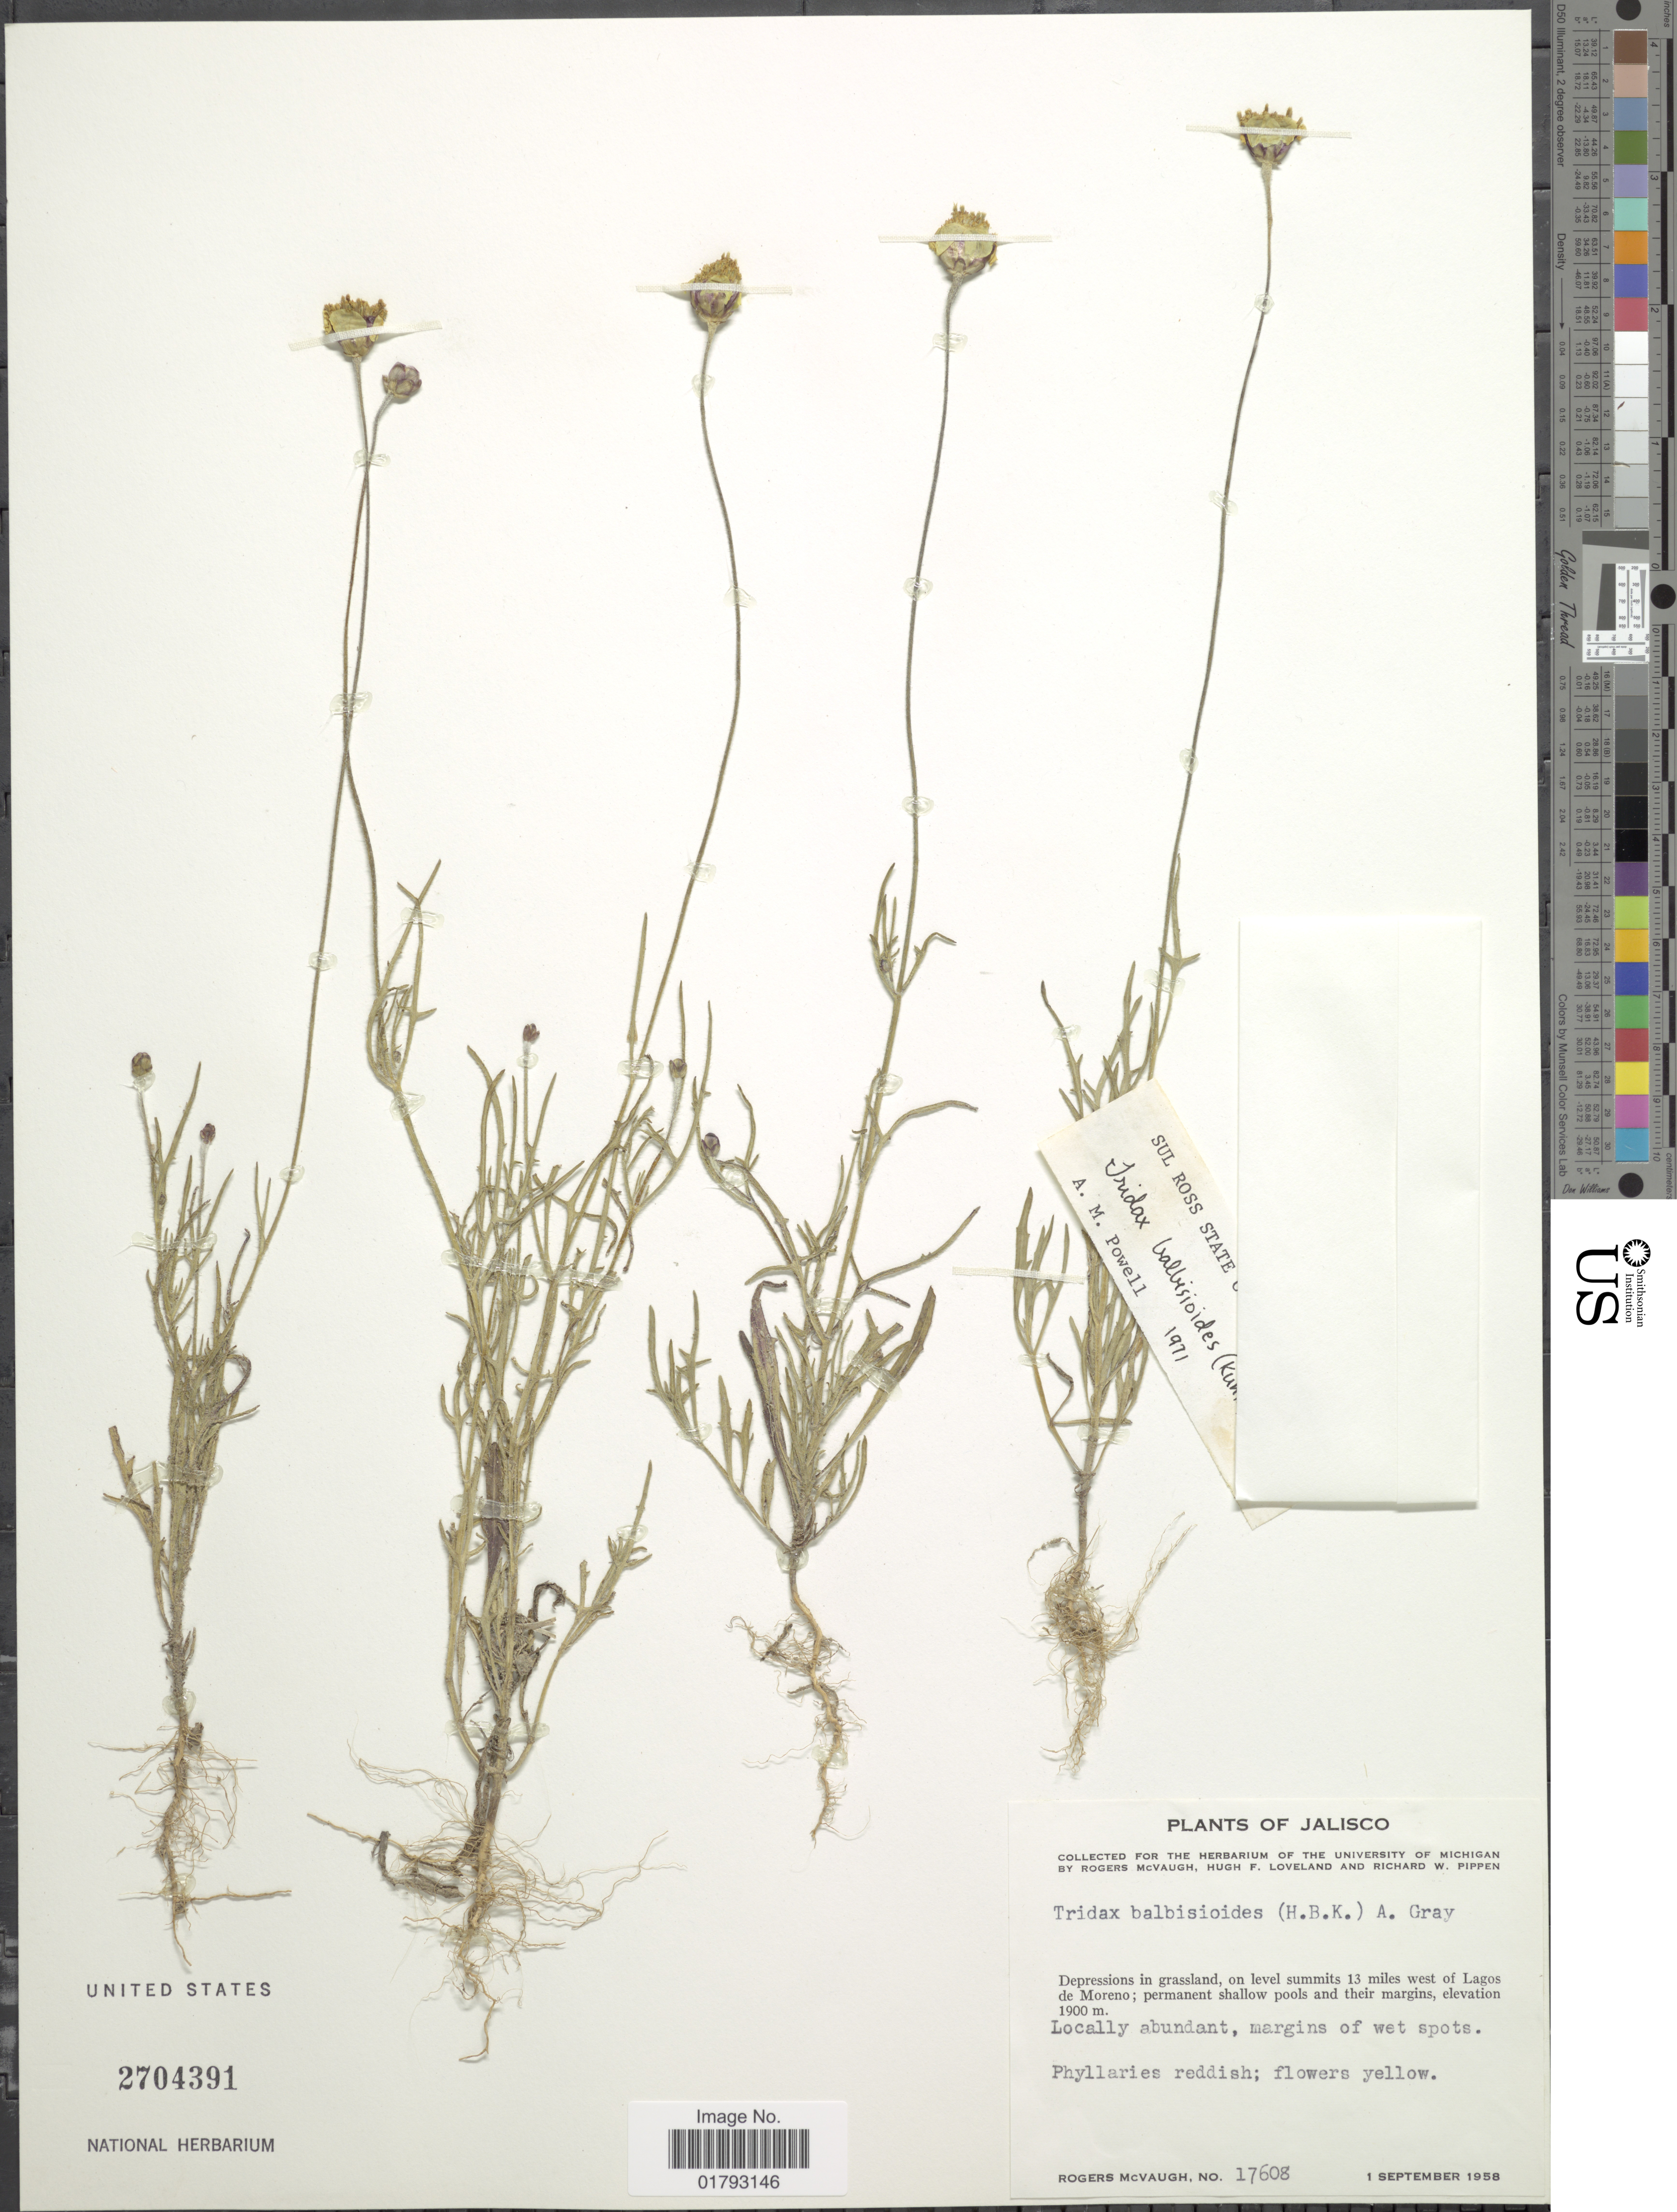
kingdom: Plantae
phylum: Tracheophyta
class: Magnoliopsida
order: Asterales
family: Asteraceae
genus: Tridax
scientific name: Tridax balbisioides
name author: (Kunth) A. Gray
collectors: R. McVaugh, H. Loveland & R. W. Pippen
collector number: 17608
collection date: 1958-09-01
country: Mexico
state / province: Jalisco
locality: Jalisco. Depressions in grassland, on level summits 13 miles west of Lagos de Moreno.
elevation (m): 1900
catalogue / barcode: US 2704391